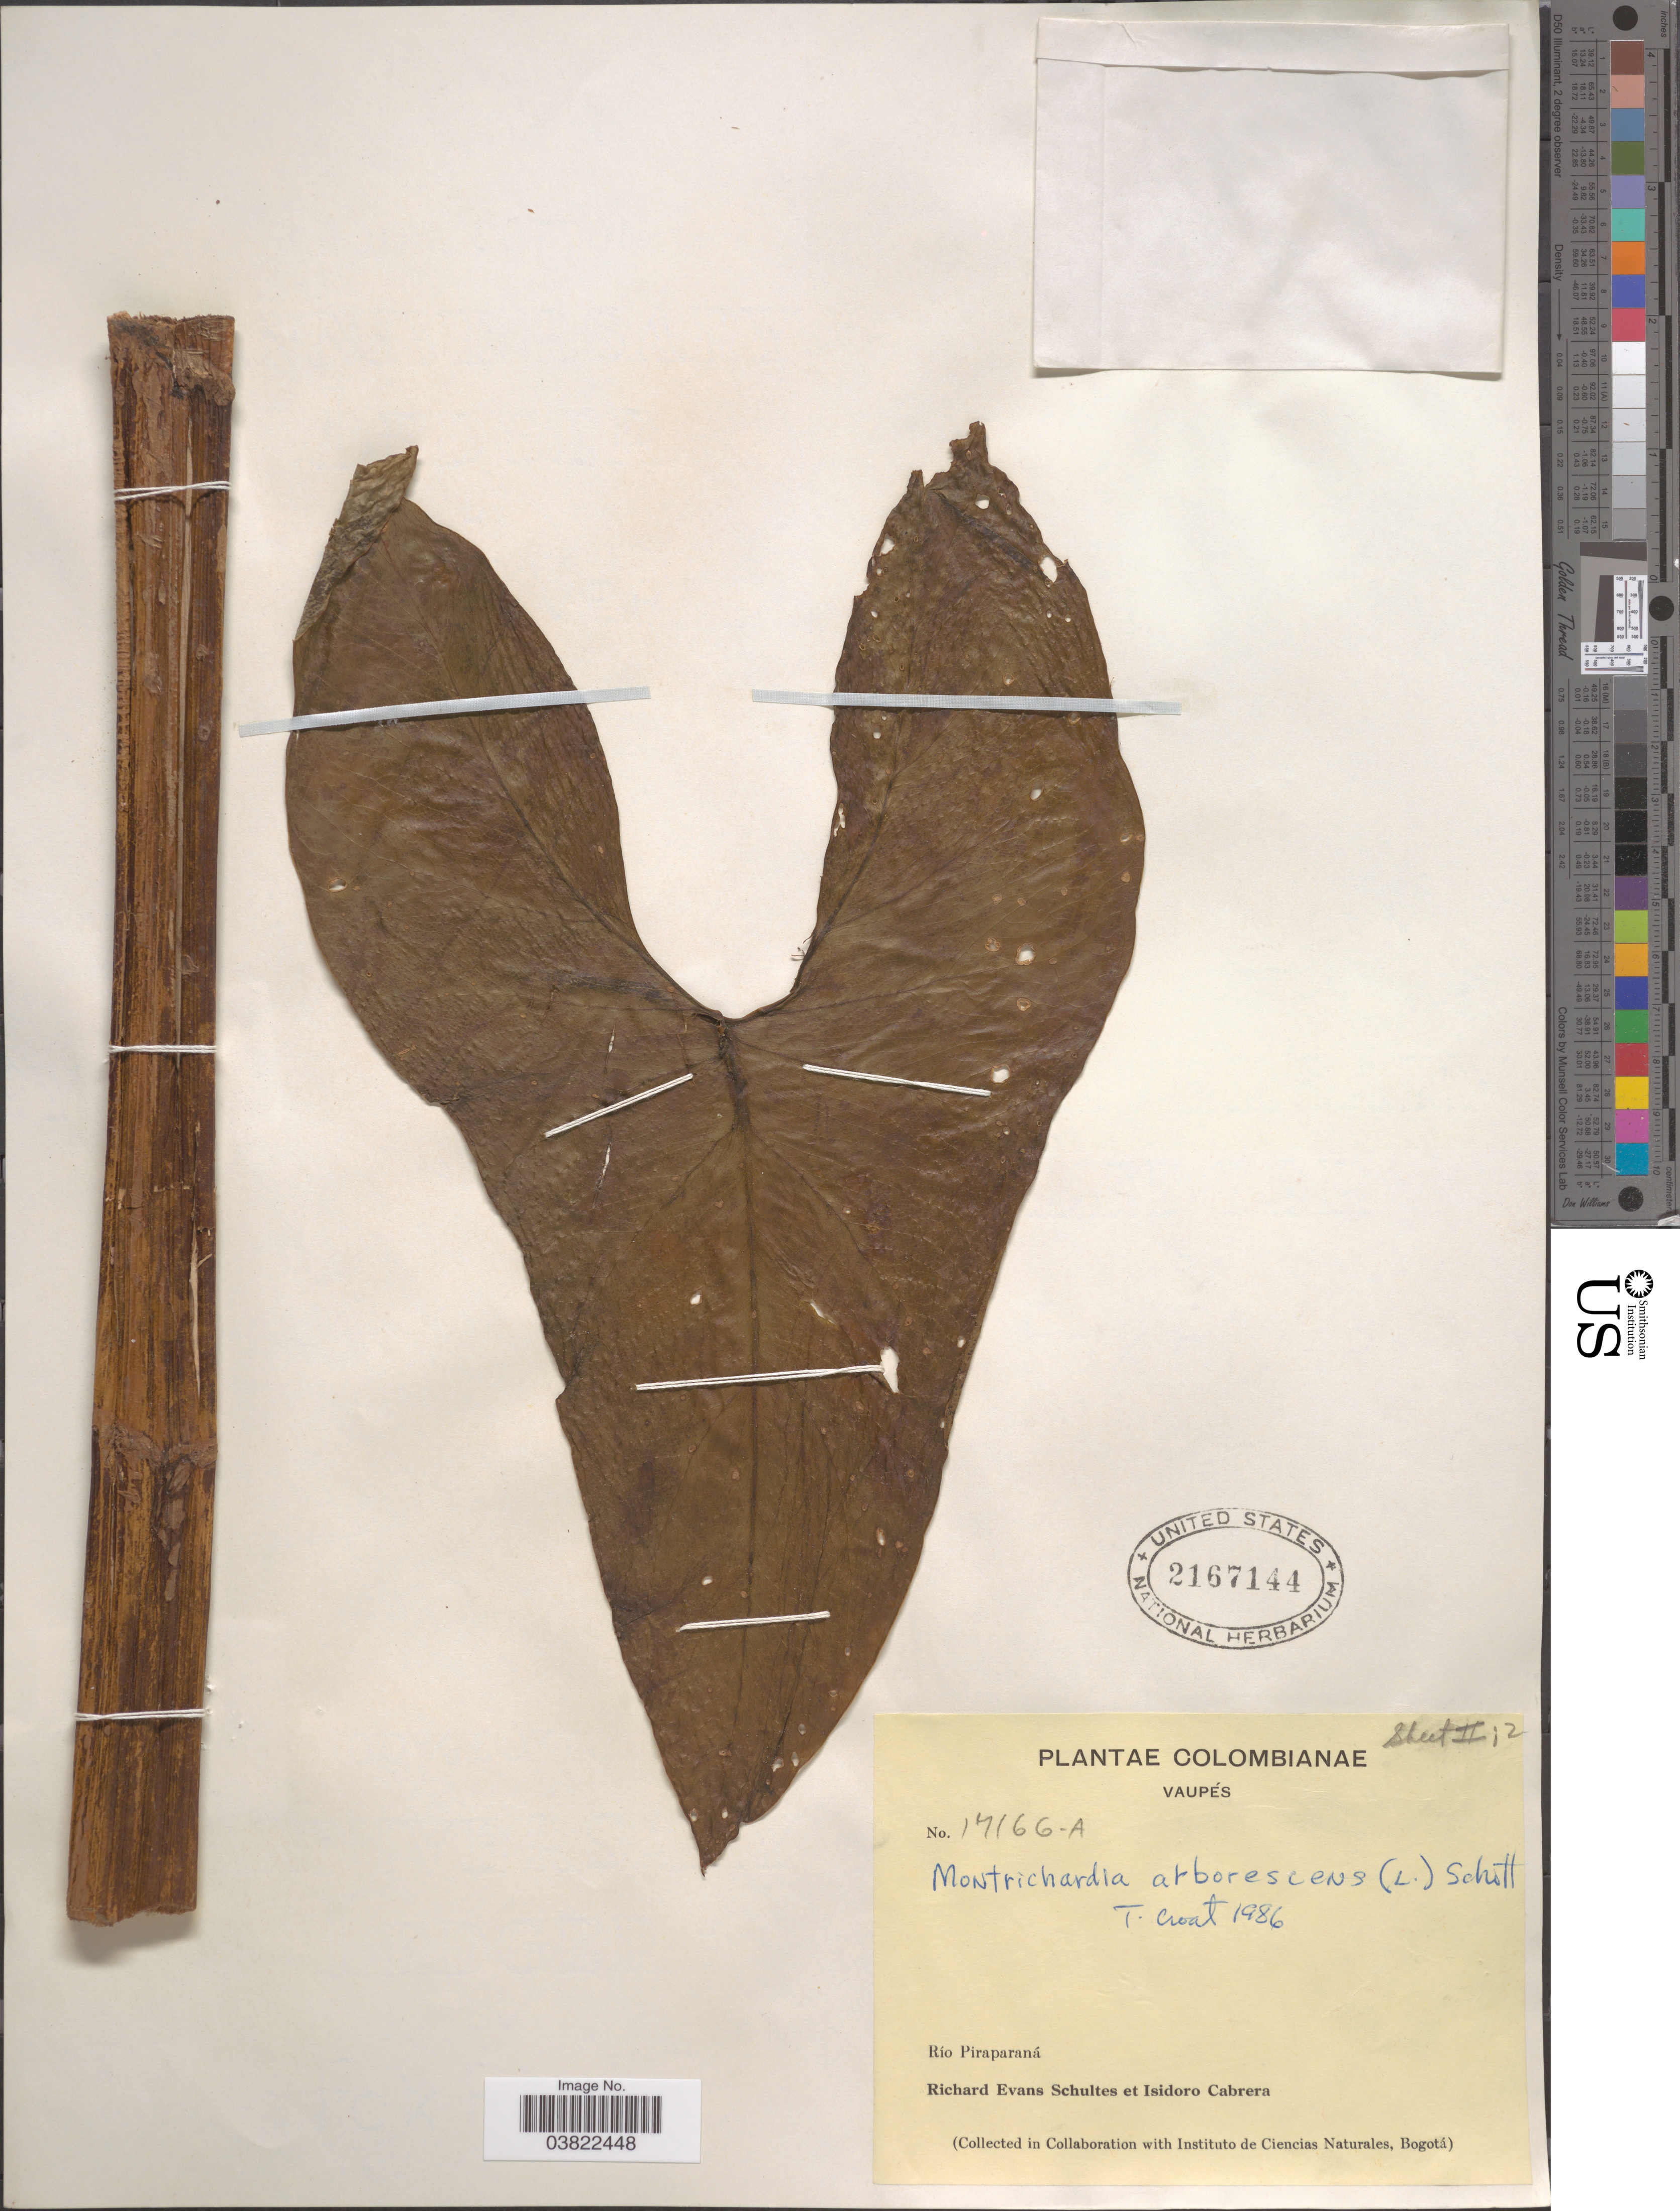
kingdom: Plantae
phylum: Tracheophyta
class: Liliopsida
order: Alismatales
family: Araceae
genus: Montrichardia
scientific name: Montrichardia arborea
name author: (Kunth) Schott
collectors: R. E. Schultes & I. Cabrera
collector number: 17166-A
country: Colombia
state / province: Vaupés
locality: Río Piraparaná.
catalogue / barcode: US 2167144